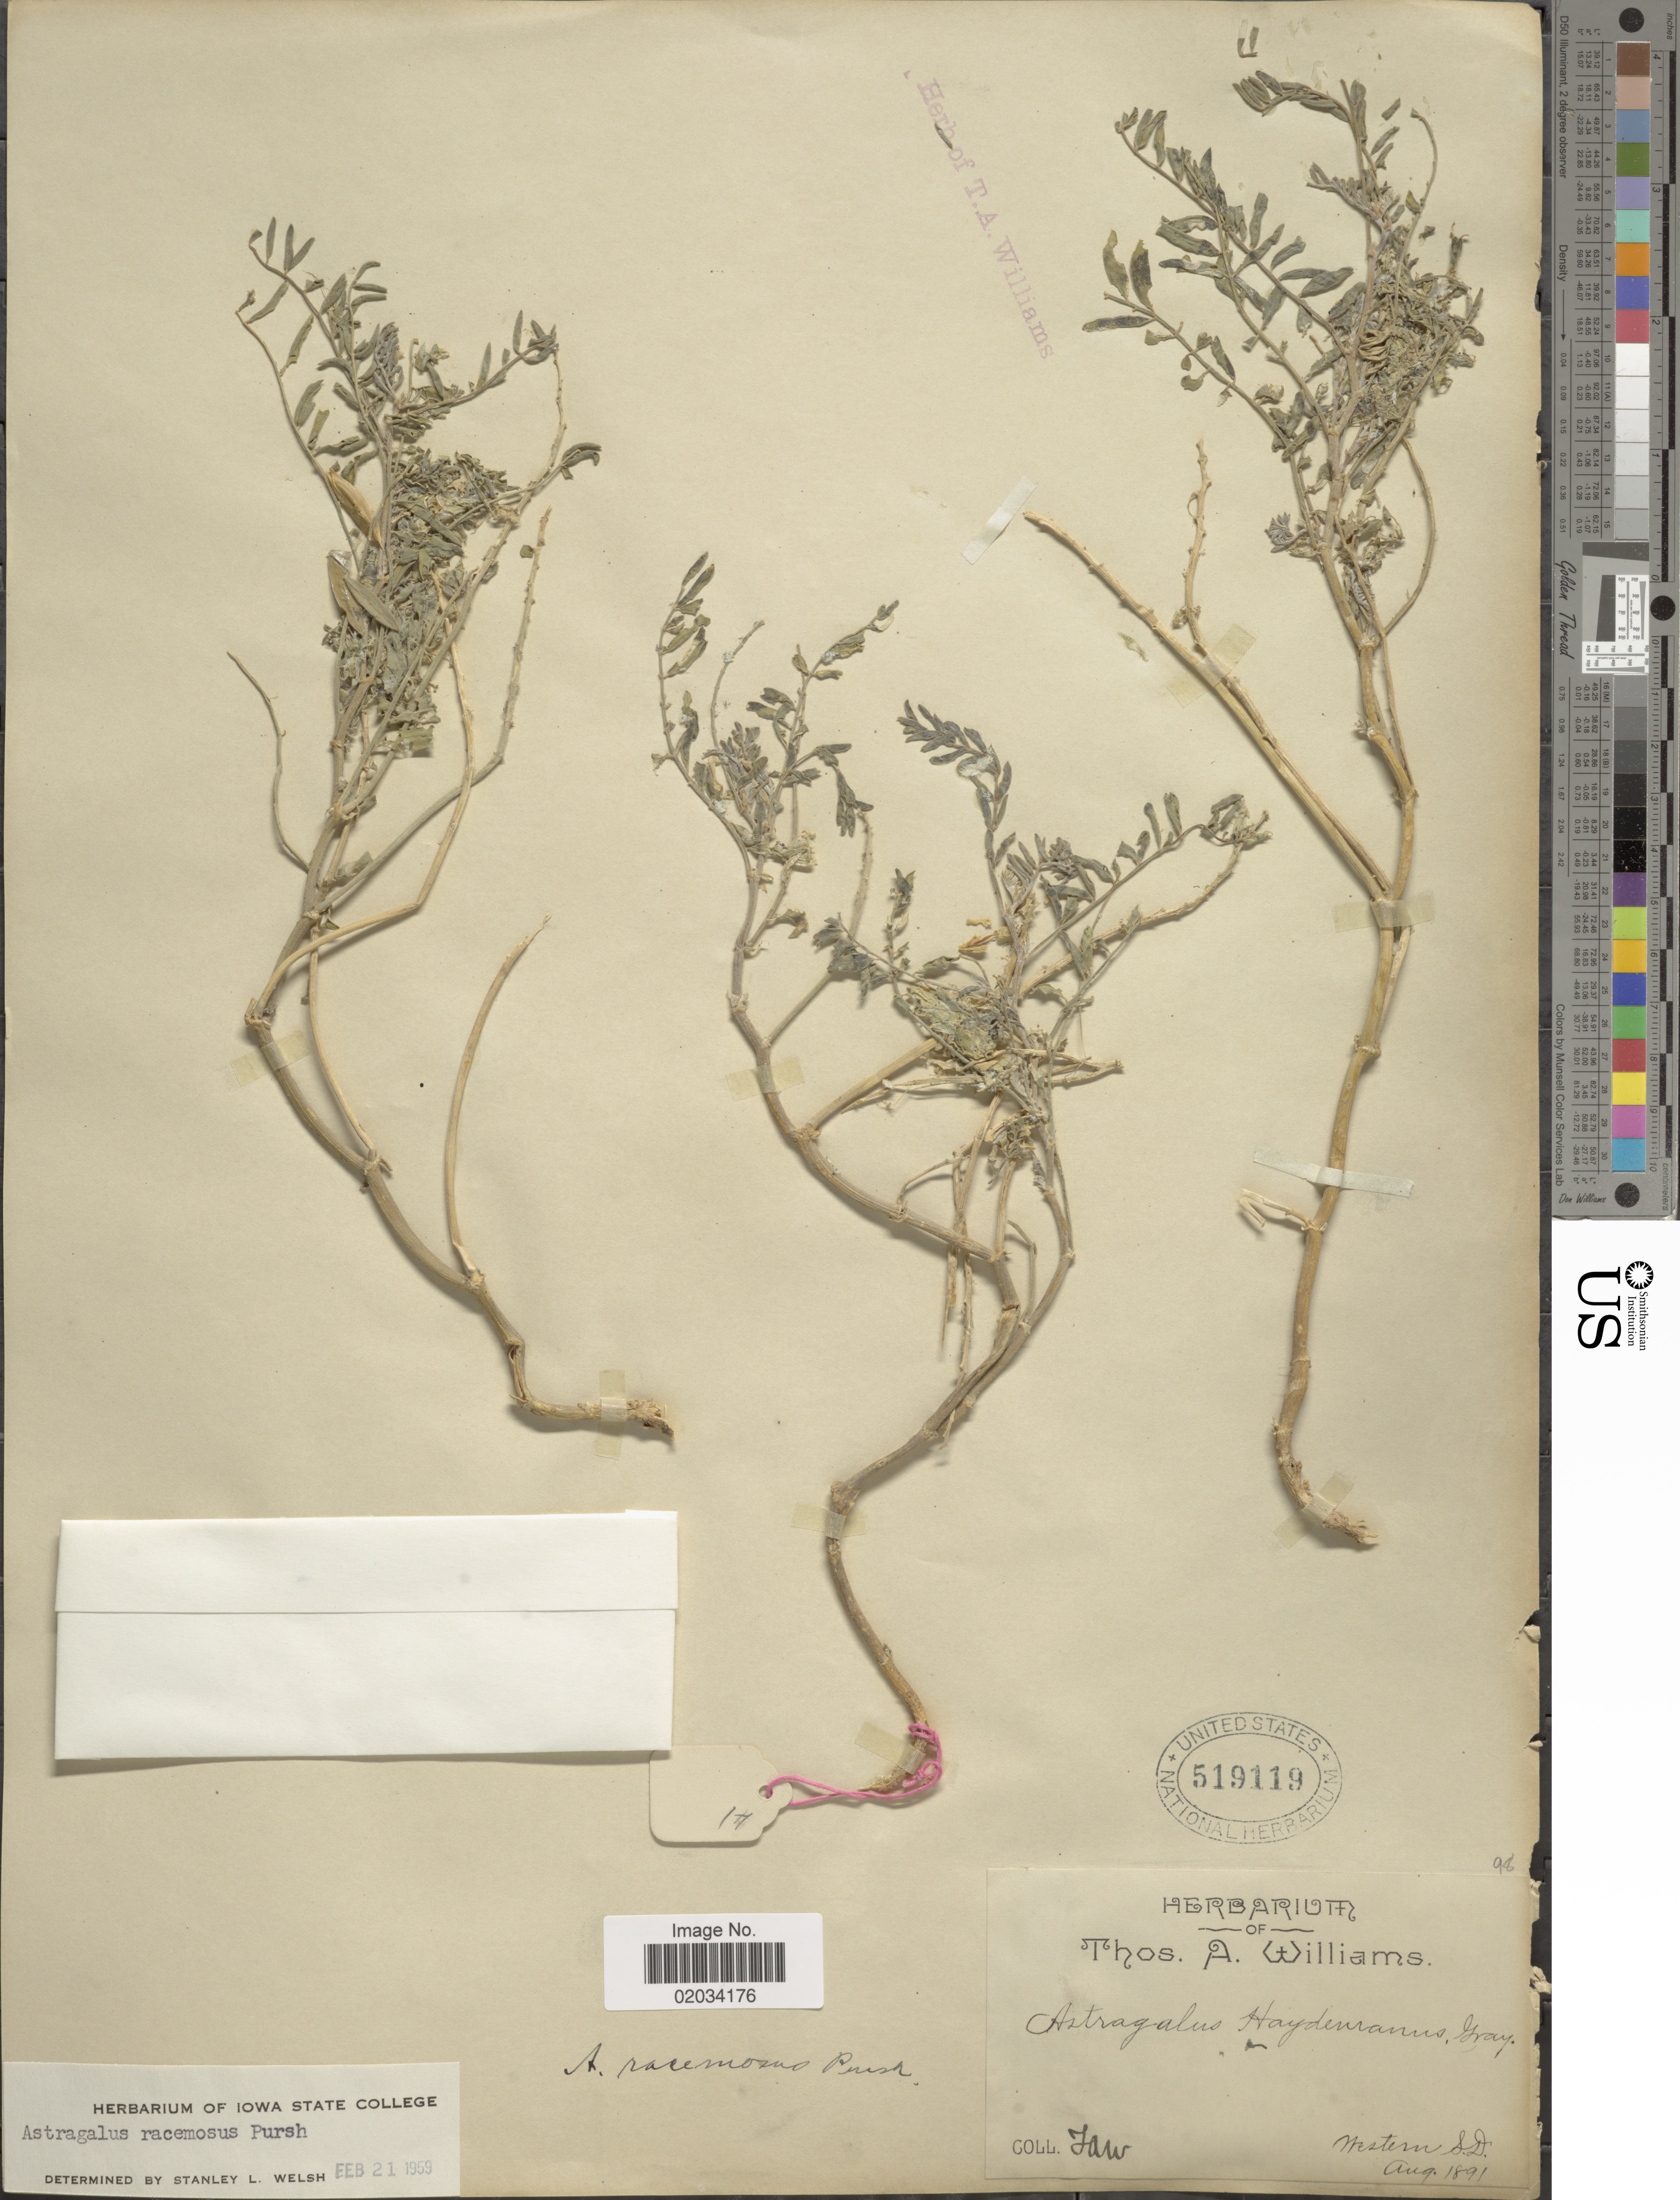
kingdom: Plantae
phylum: Tracheophyta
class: Magnoliopsida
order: Fabales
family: Fabaceae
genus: Astragalus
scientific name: Astragalus racemosus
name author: Pursh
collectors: T. A. Williams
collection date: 1891-08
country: United States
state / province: South Dakota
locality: Western S.D.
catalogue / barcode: US 519119